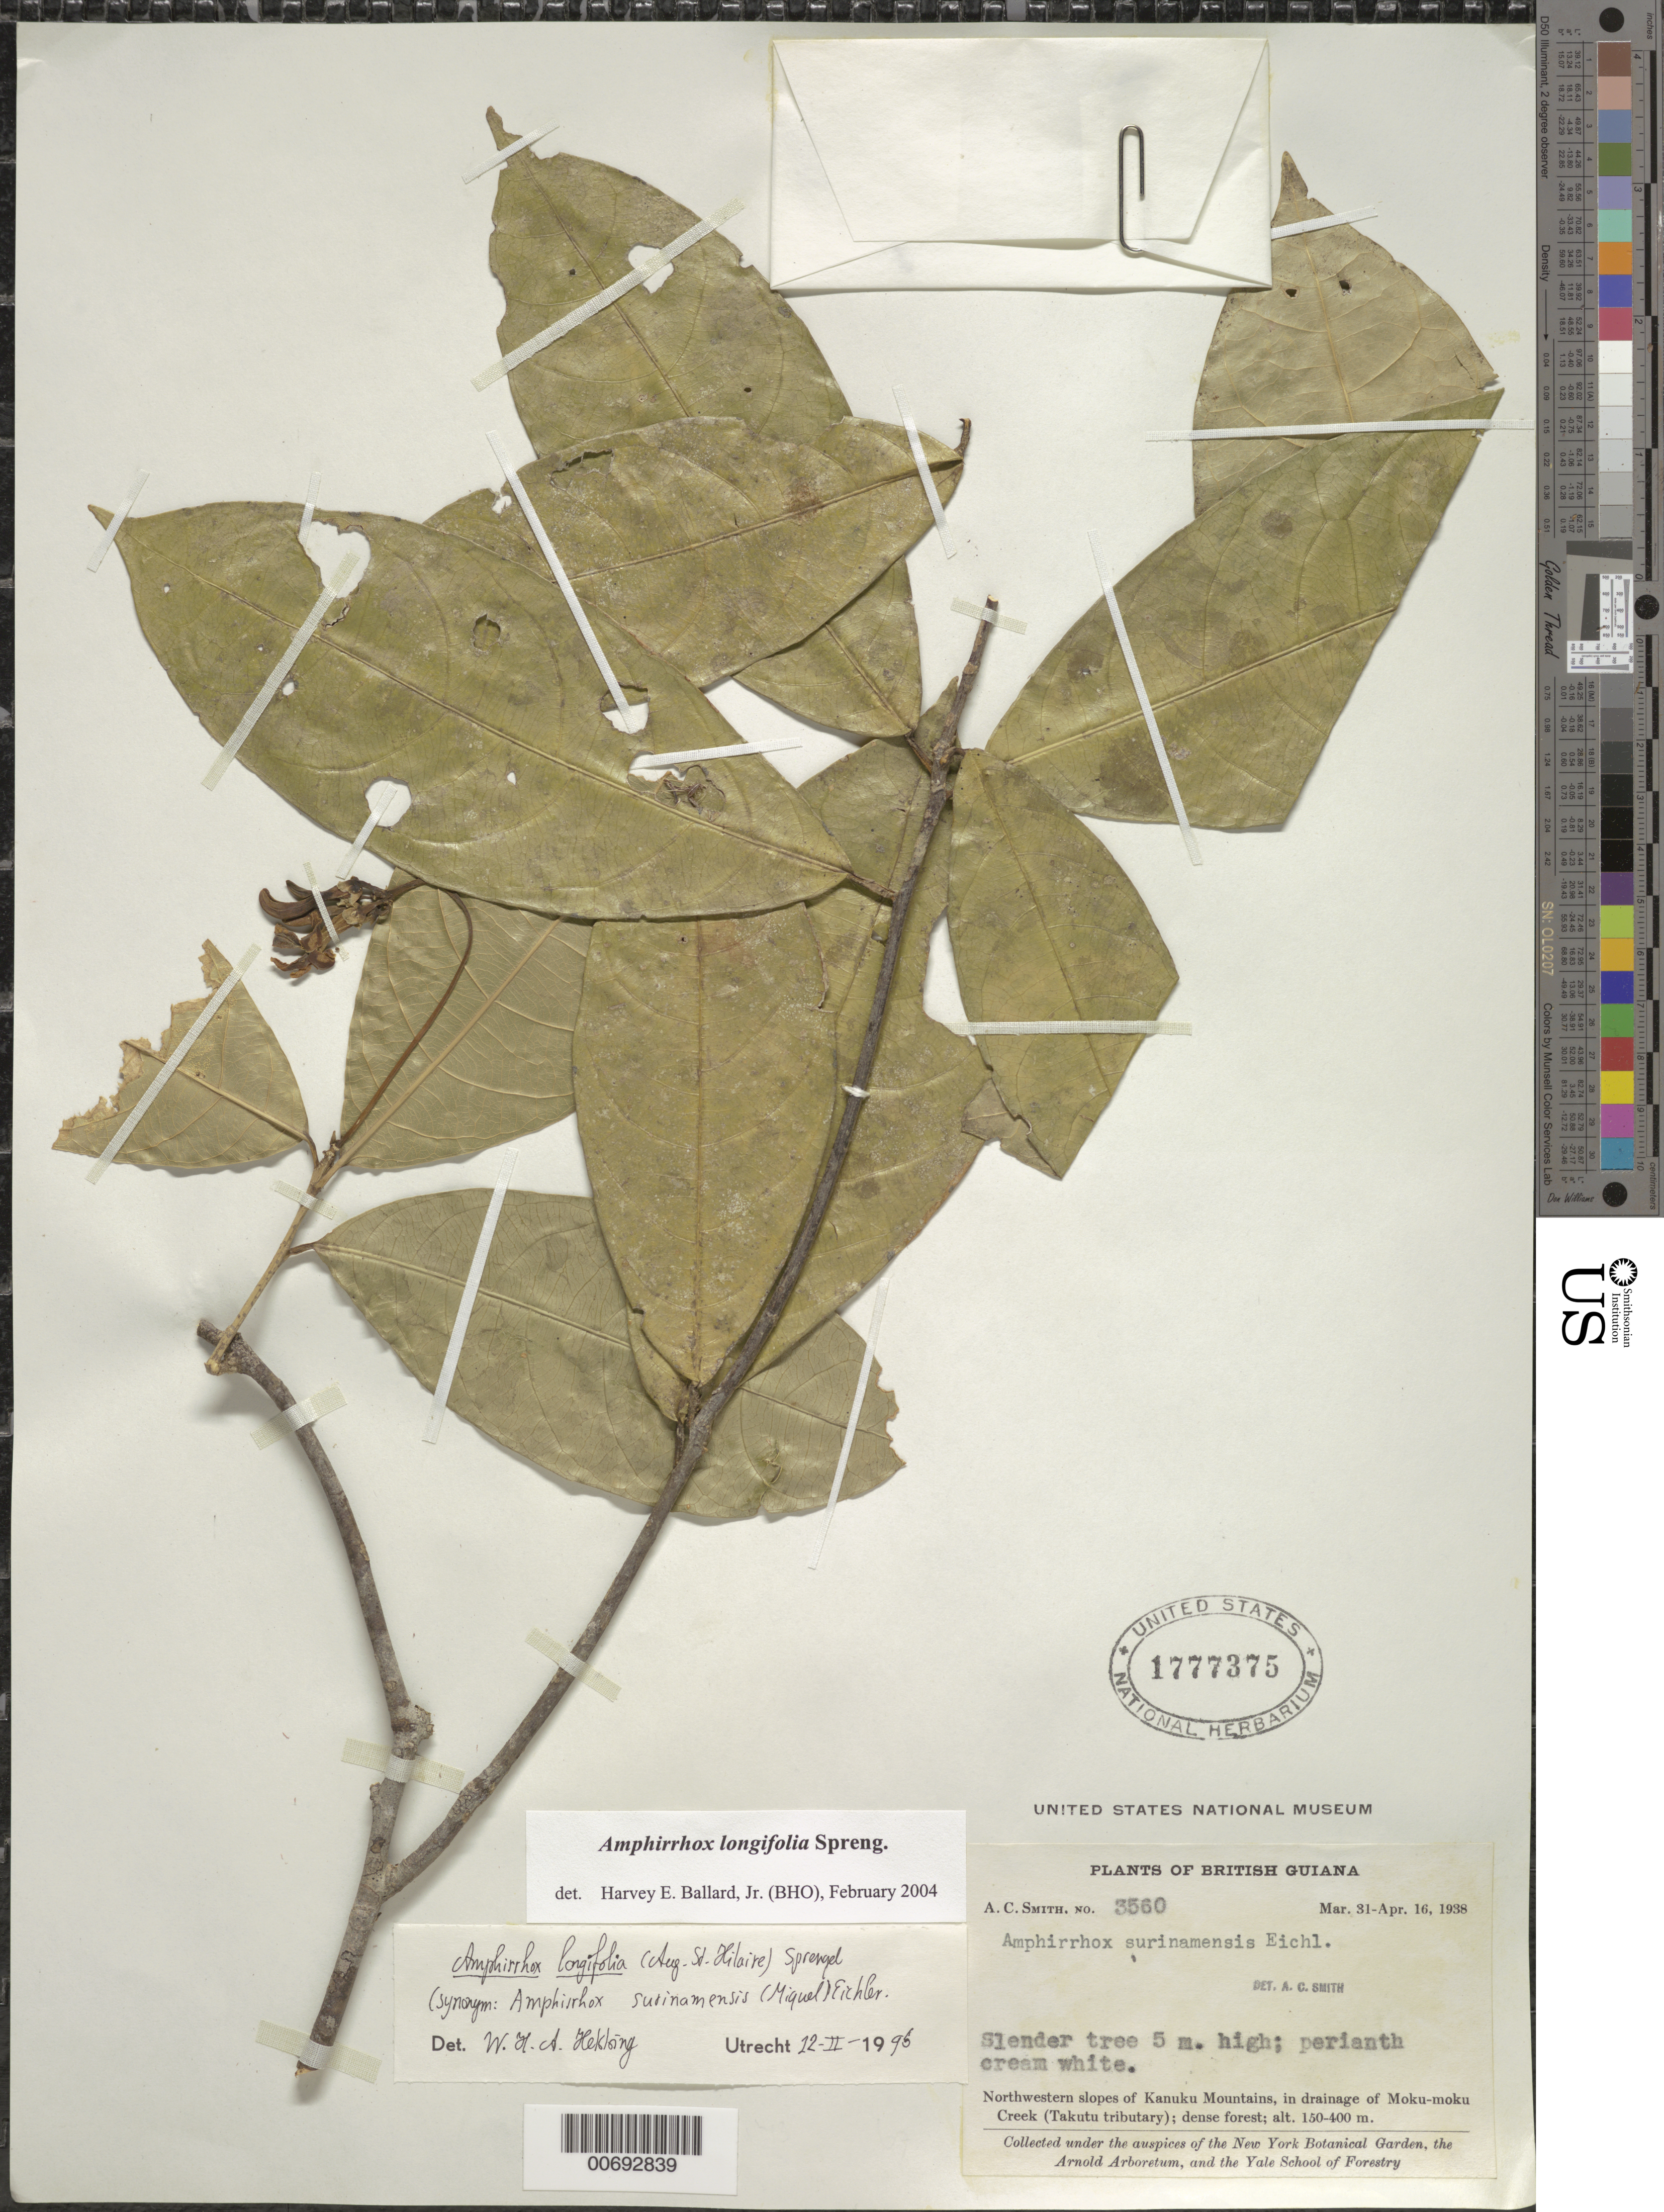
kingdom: Plantae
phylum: Tracheophyta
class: Magnoliopsida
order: Malpighiales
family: Violaceae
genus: Amphirrhox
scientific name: Amphirrhox longifolia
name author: (A. St.-Hil.) Spreng.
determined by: Ballard, Harvey E.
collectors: A. C. Smith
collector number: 3560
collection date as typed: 31-Mar-38 to 16-Apr-38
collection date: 1938-03-31/1938-04-16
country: Guyana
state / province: U. Takutu-U. Essequibo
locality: Kanuku Mts., NW slopes, in drainage of Moku-moku Creek (Takutu tributary)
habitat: Dense forest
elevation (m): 150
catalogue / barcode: US 1777375